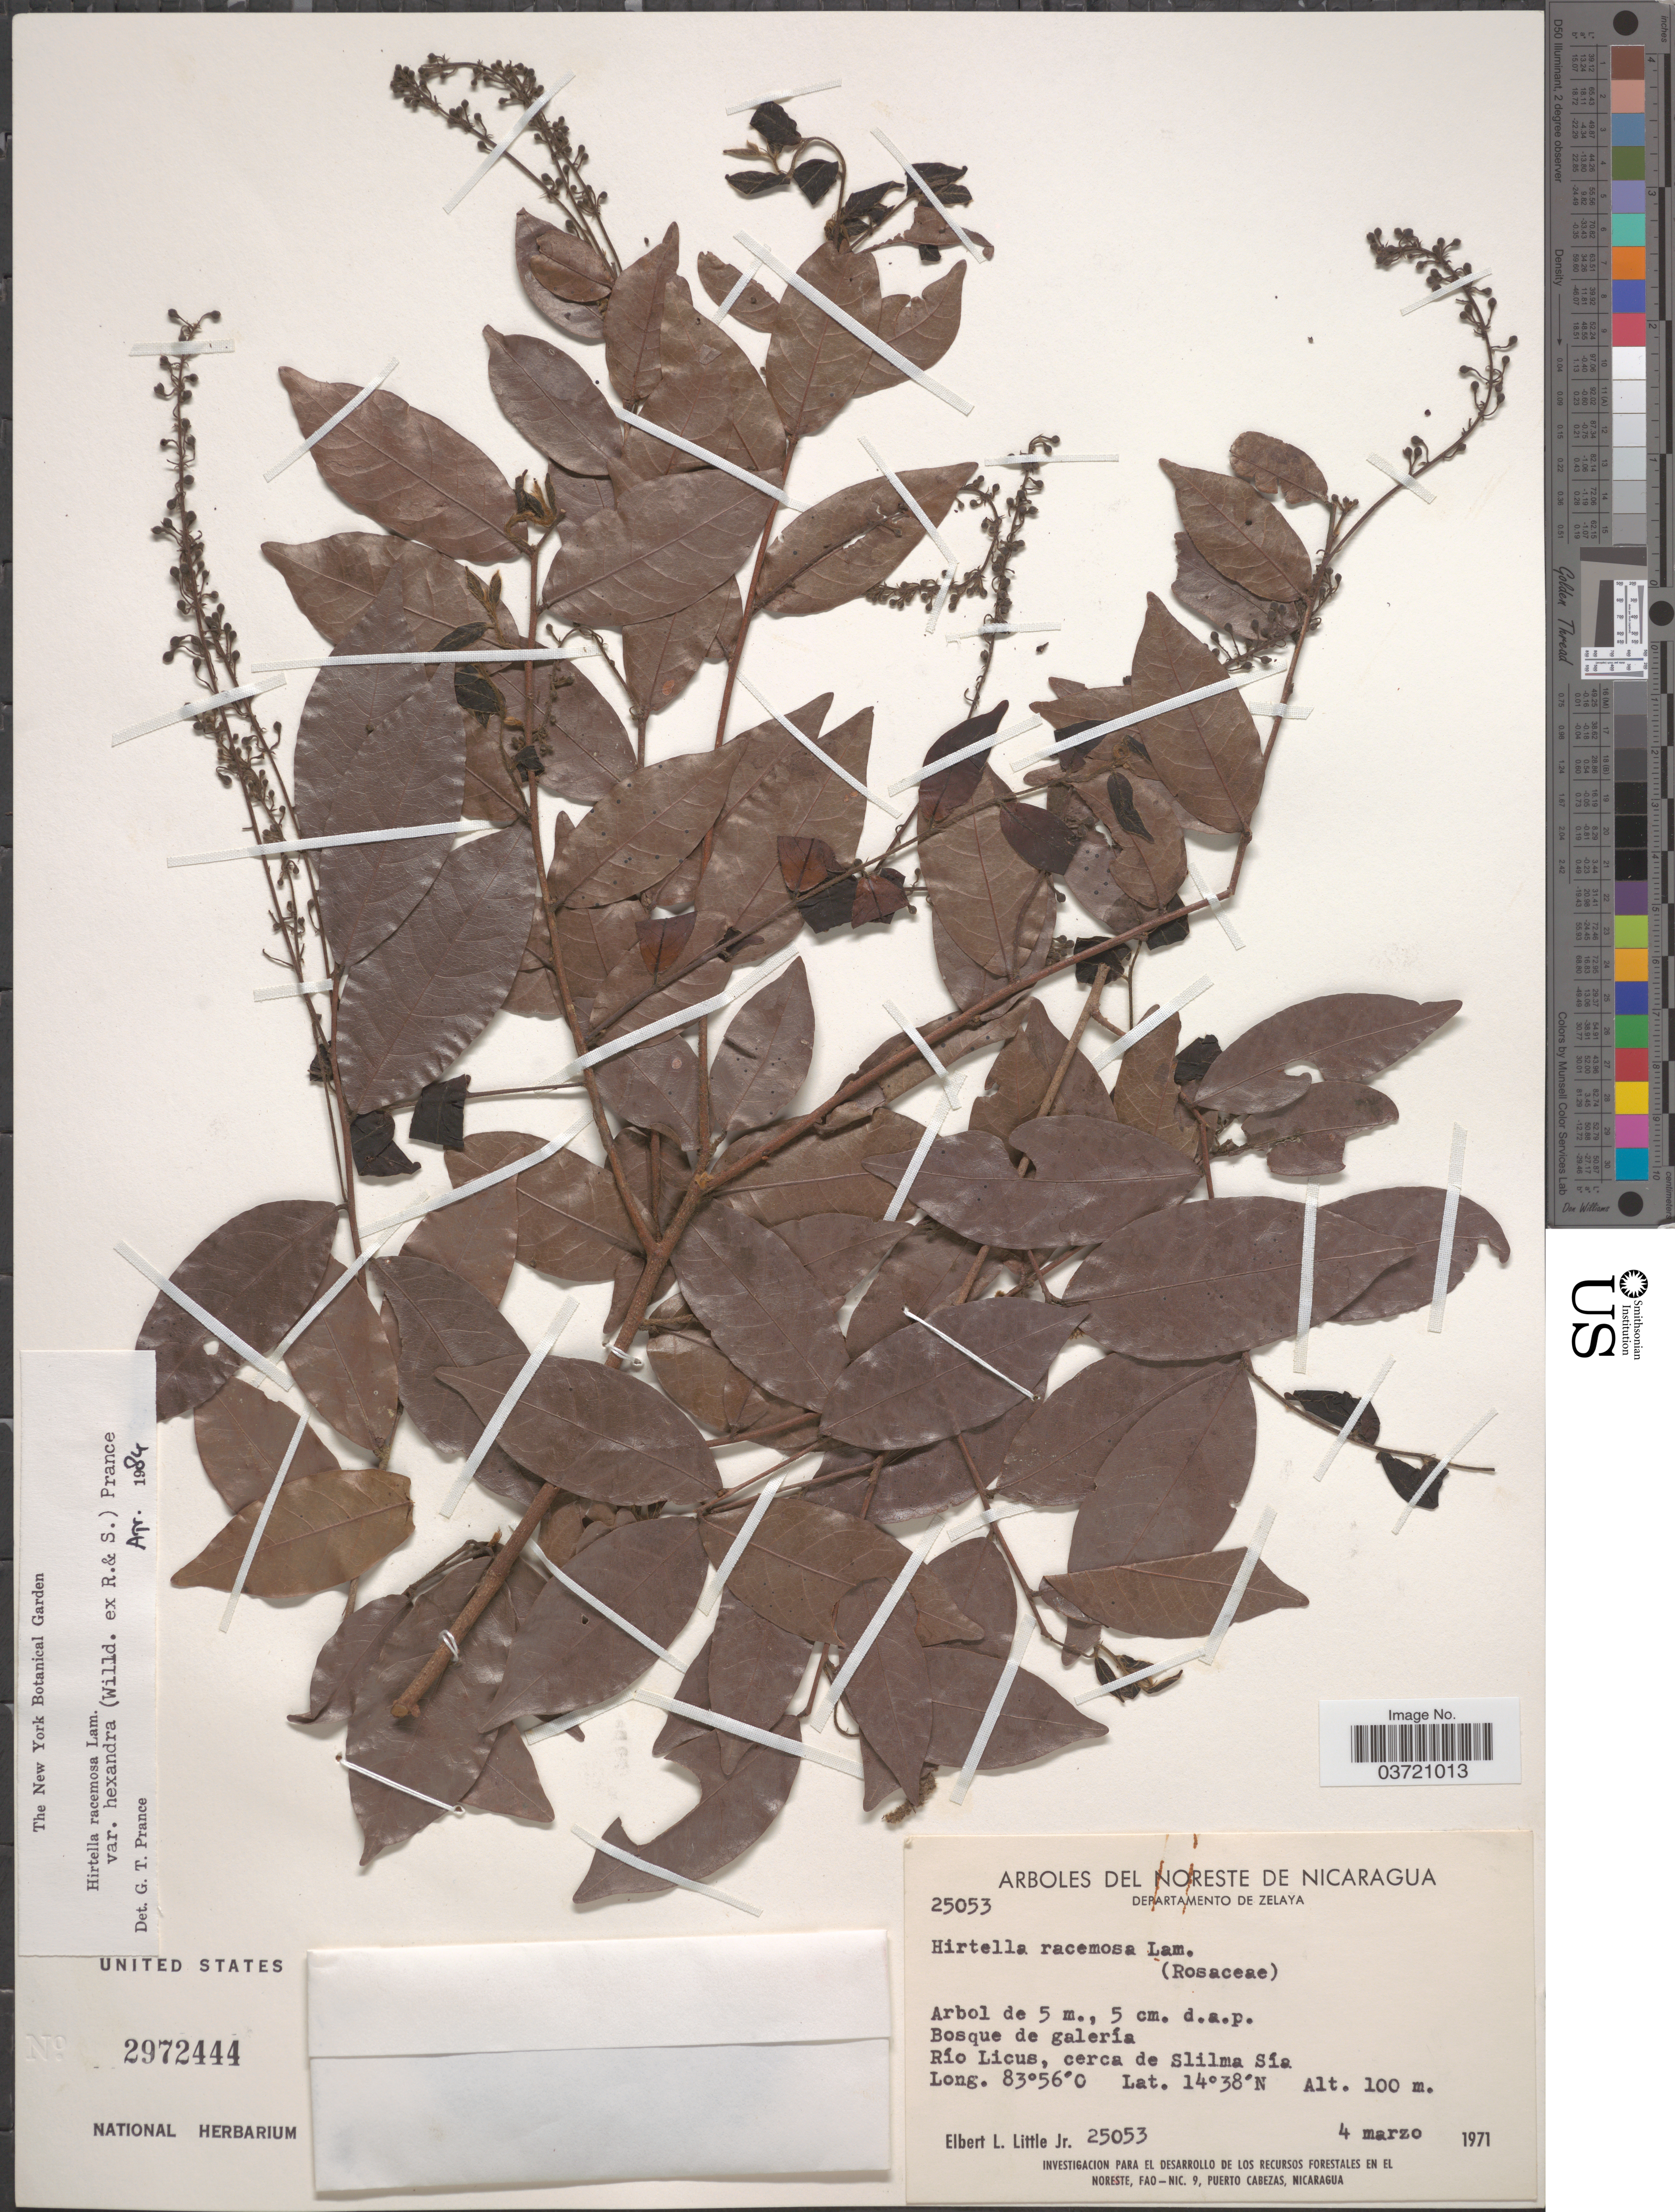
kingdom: Plantae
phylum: Tracheophyta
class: Magnoliopsida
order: Malpighiales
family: Chrysobalanaceae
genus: Hirtella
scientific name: Hirtella racemosa var. hexandra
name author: (Willd. ex Roem. & Schult.) Prance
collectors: E. L. Little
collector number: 25053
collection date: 1971-03-04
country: Nicaragua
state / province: Atlántico Norte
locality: Noreste de Nicaragua. Departamento de Zelaya. Río Licus, cerca de Slilma Sía.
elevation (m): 100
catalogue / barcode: US 2972444